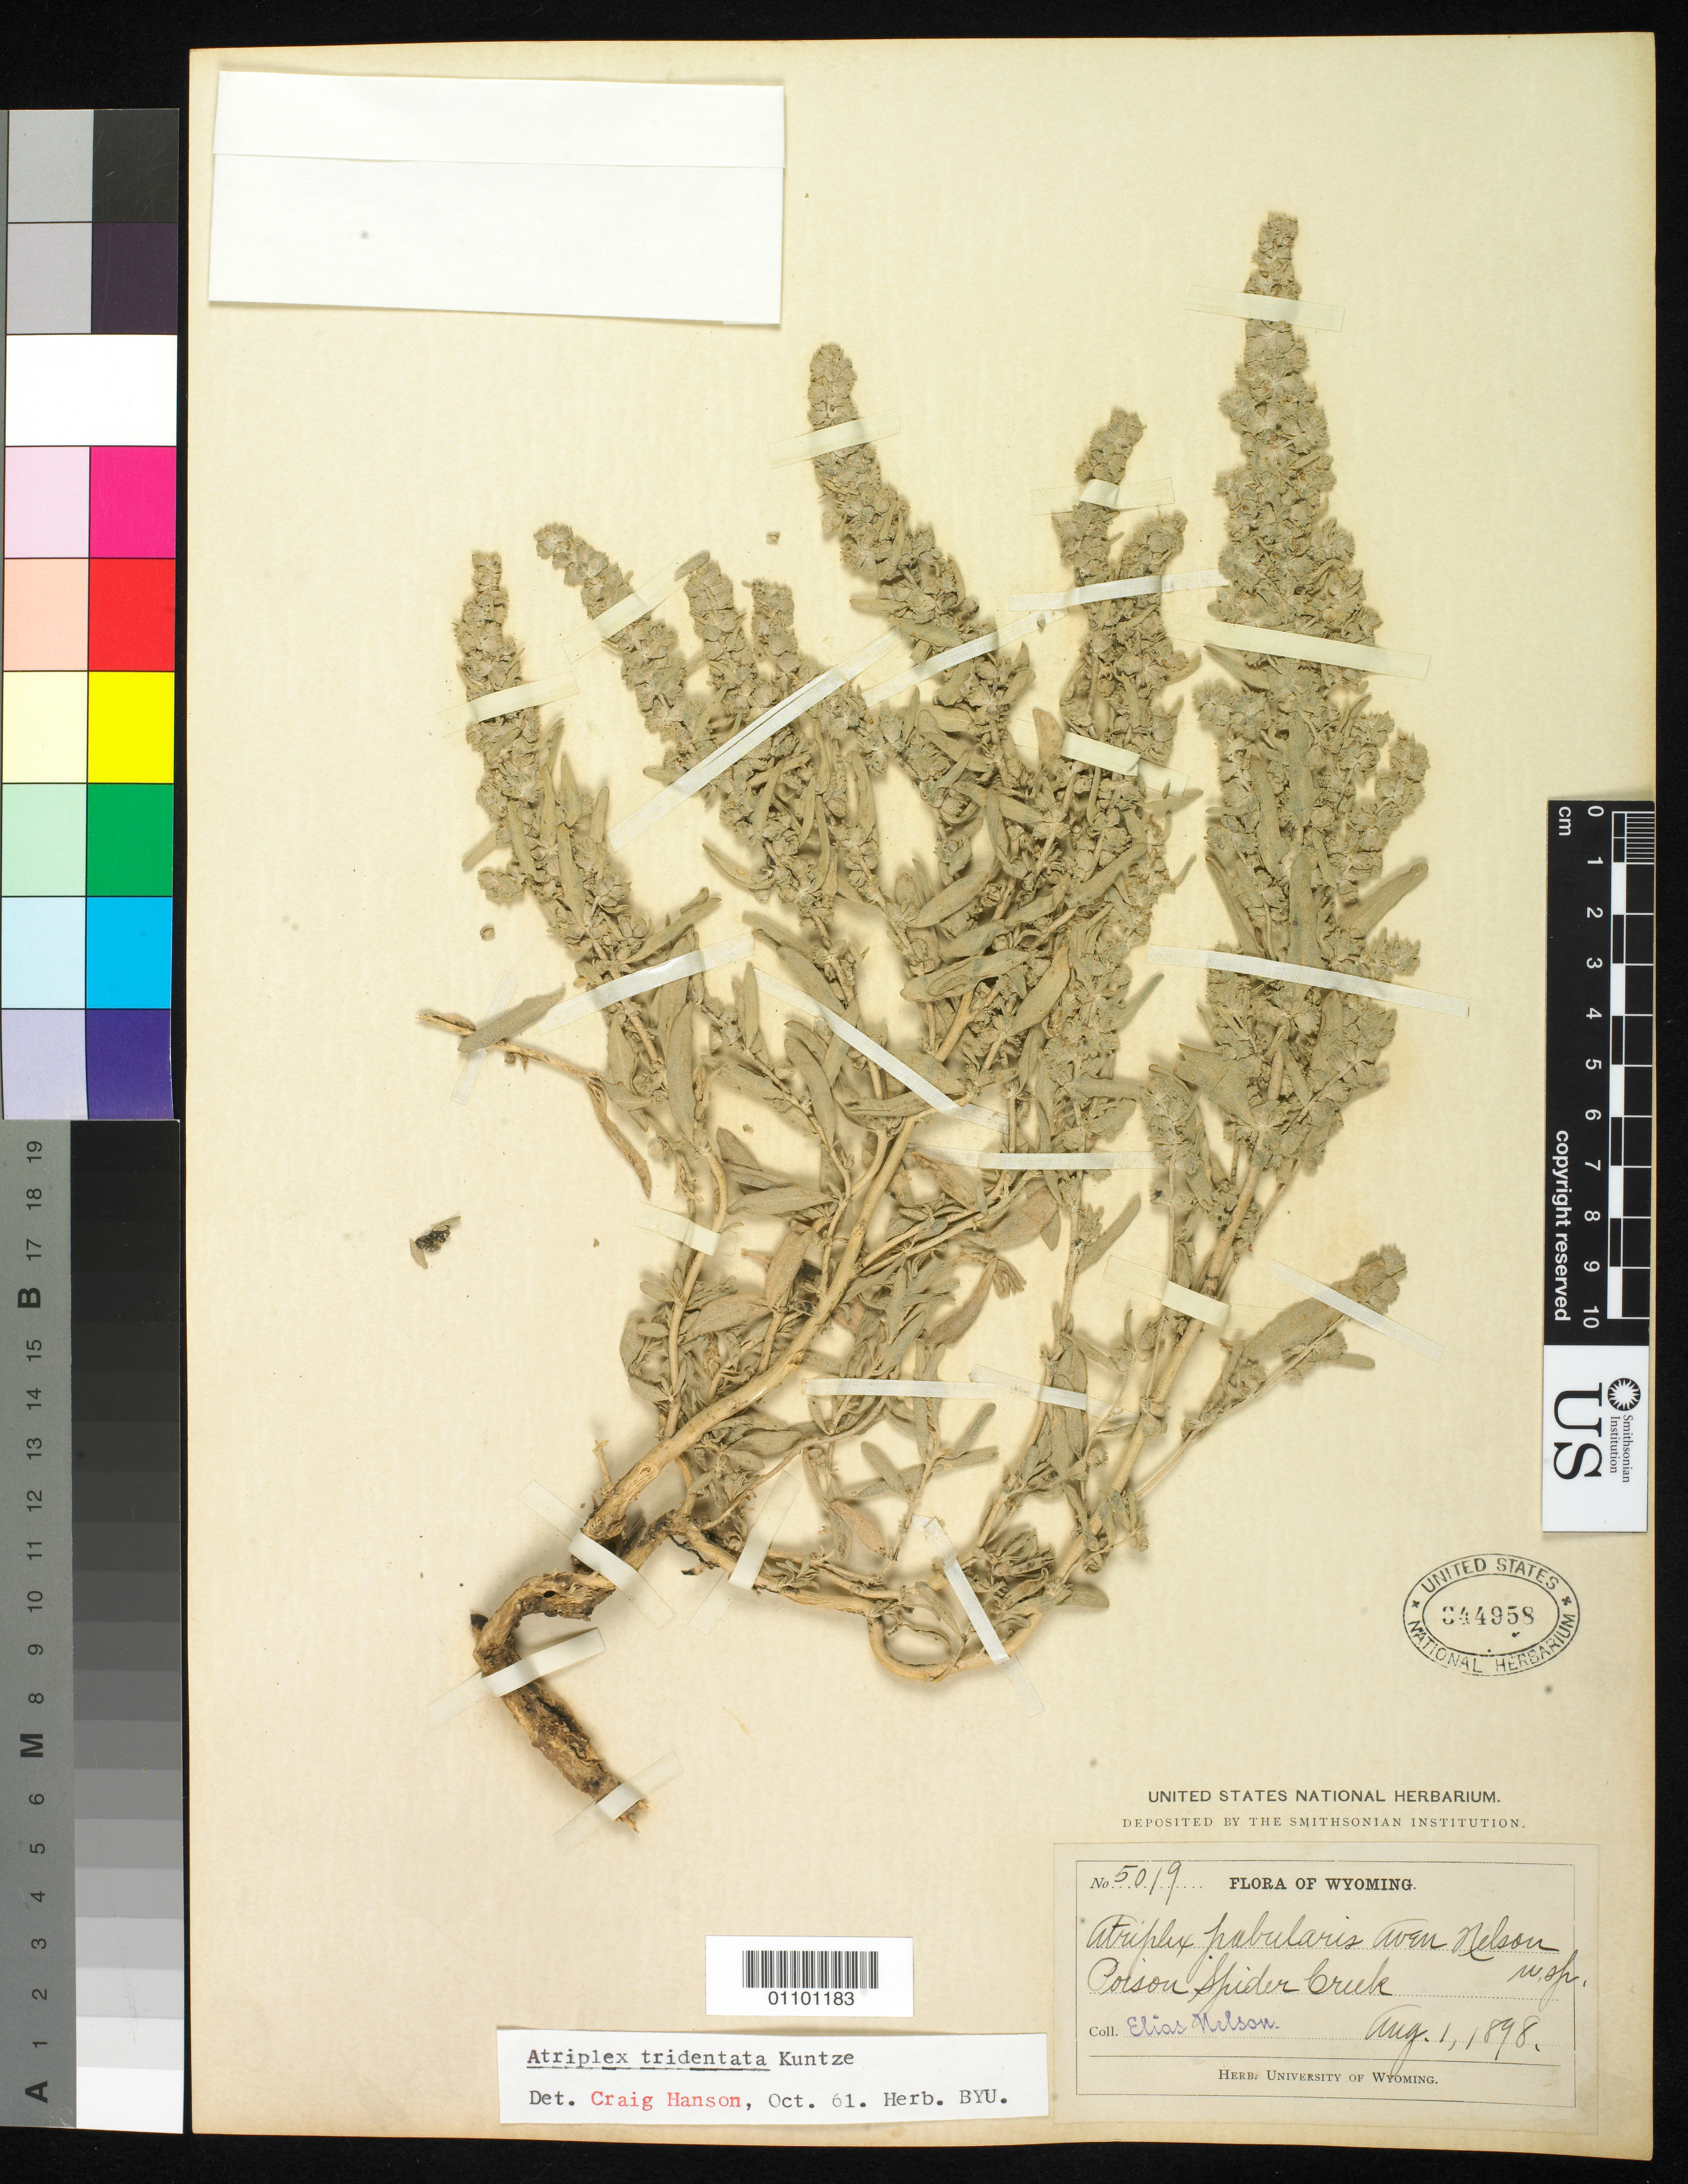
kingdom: Plantae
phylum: Tracheophyta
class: Magnoliopsida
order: Caryophyllales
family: Amaranthaceae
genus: Atriplex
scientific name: Atriplex tridentata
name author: Kuntze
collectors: E. Nelson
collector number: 5019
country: United States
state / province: Wyoming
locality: Poison Spider Creek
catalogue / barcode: US 344958